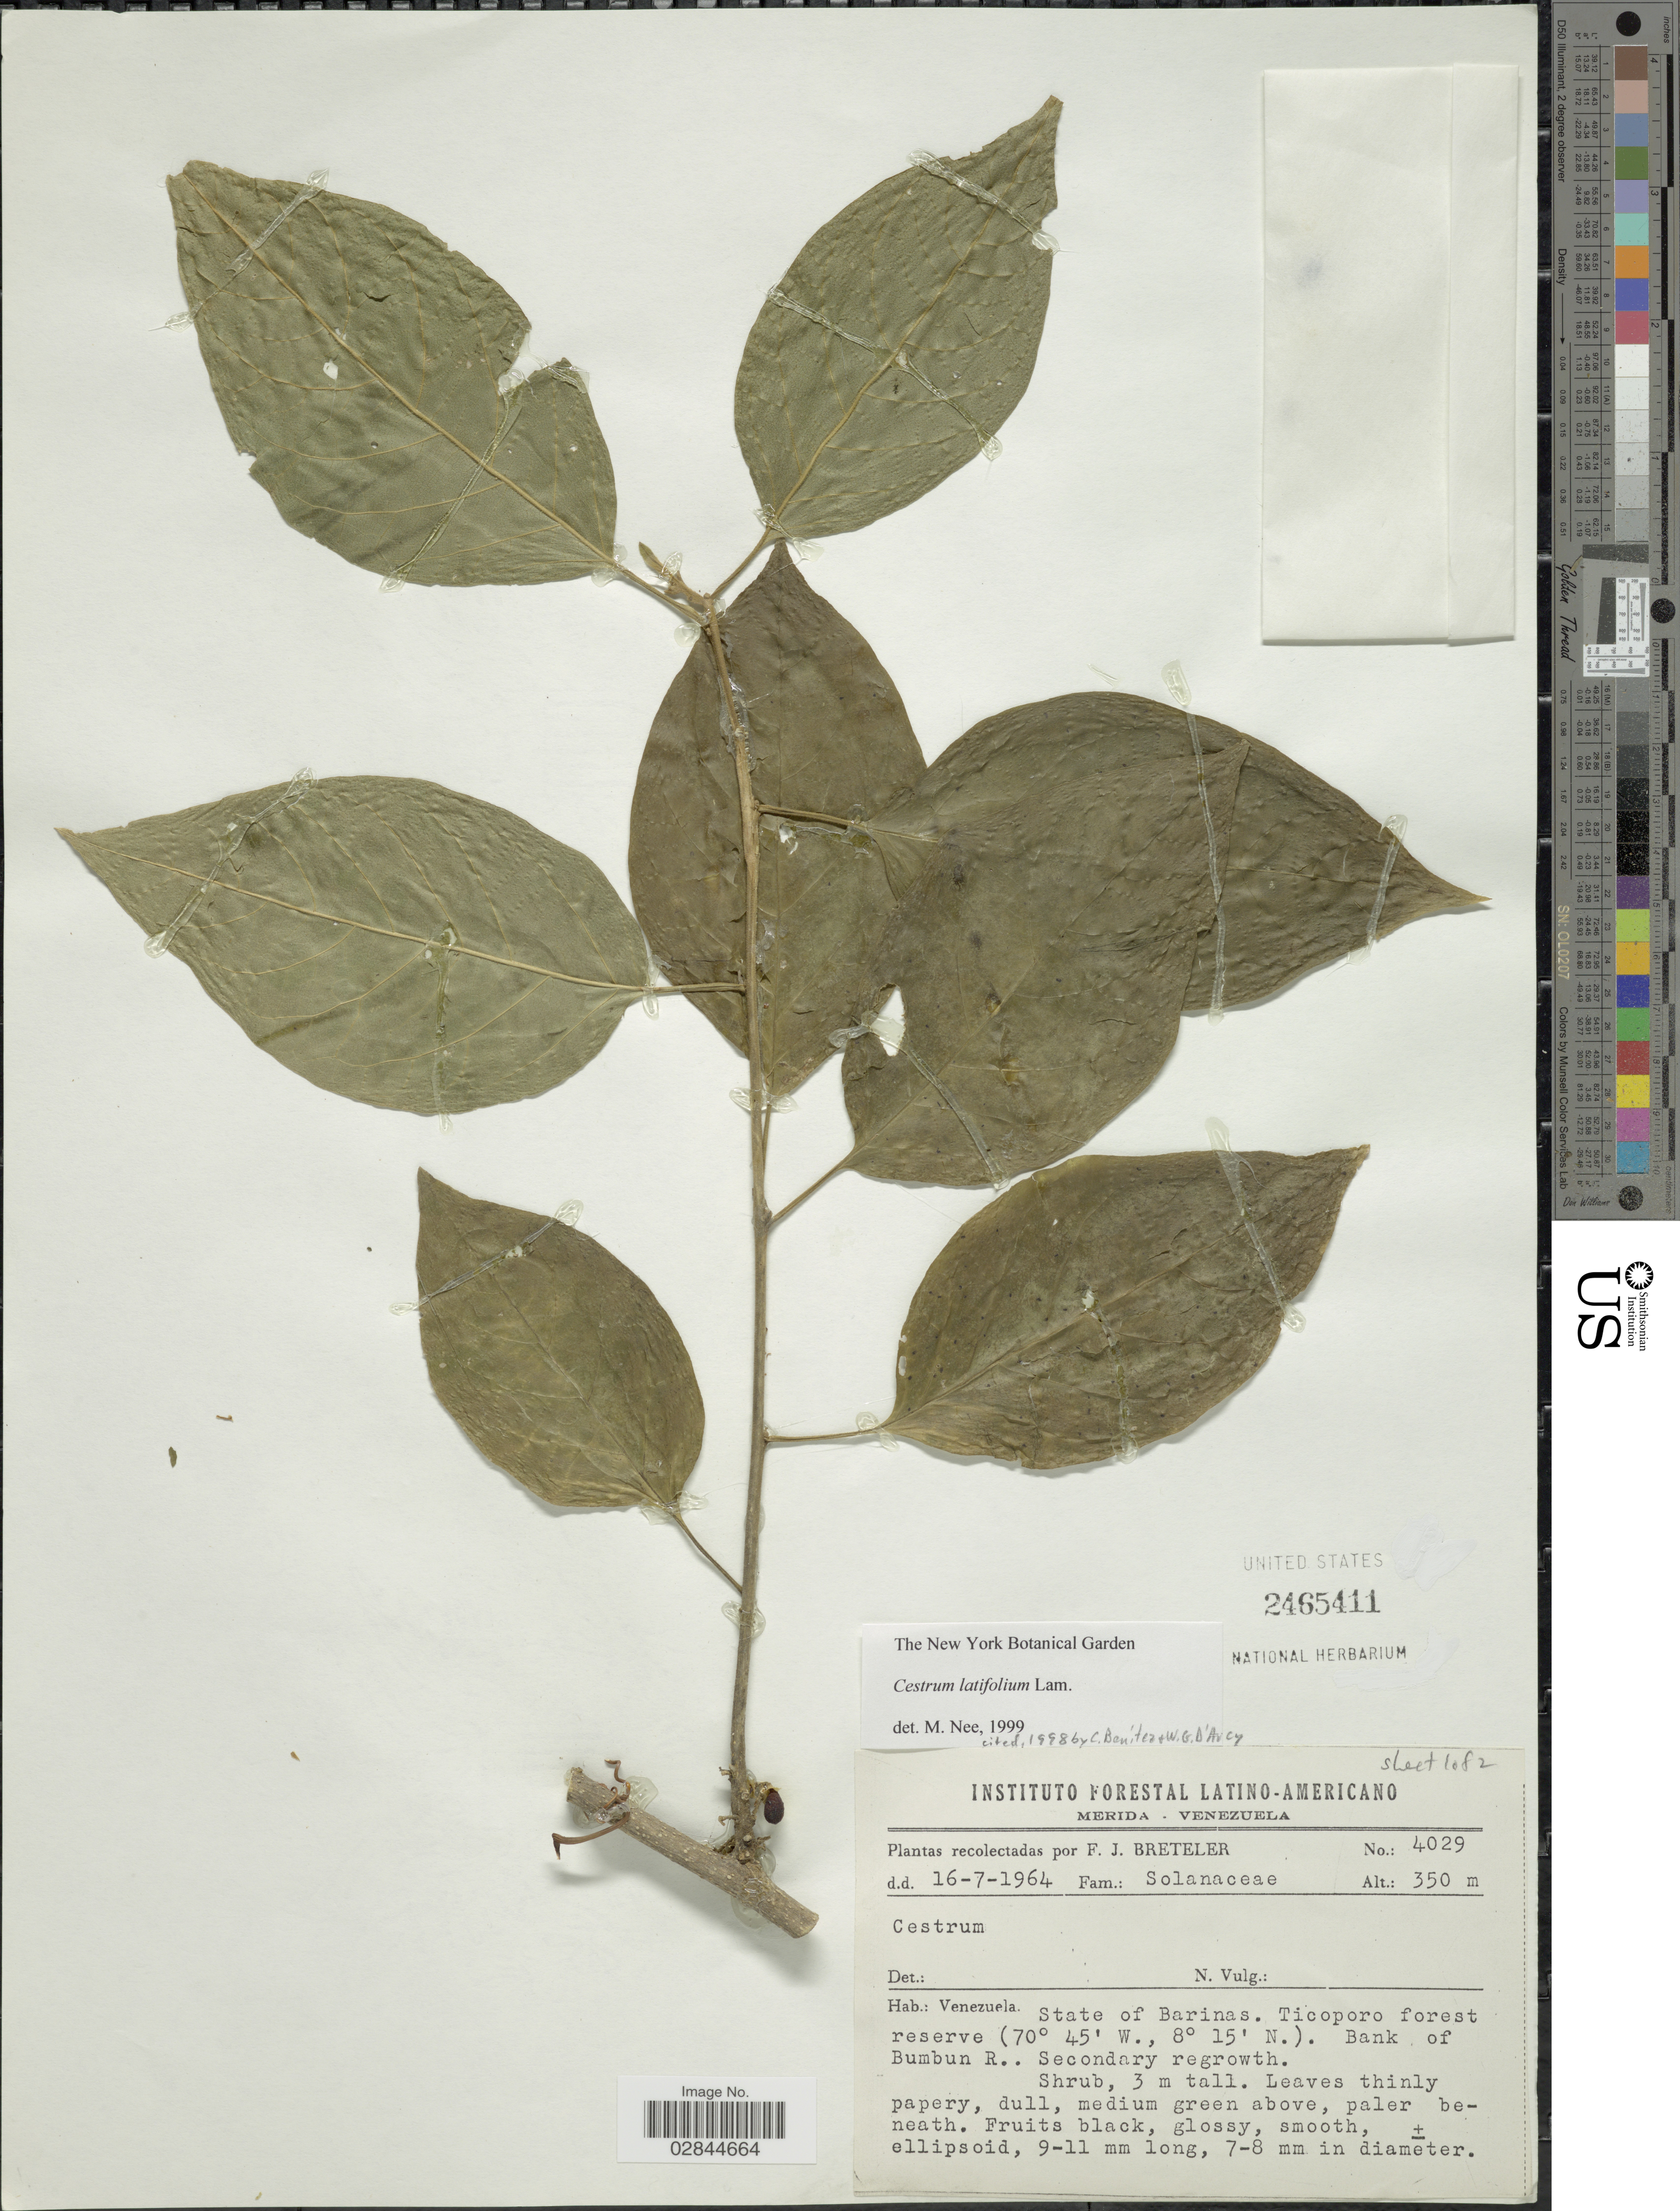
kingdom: Plantae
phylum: Tracheophyta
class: Magnoliopsida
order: Solanales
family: Solanaceae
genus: Cestrum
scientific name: Cestrum latifolium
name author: Lam.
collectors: F. J. Breteler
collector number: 4029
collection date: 1964-07-16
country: Venezuela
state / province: Barinas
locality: Ticoporo forest reserve. Bank of Bumbun R.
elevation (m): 350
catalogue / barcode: US 2465411